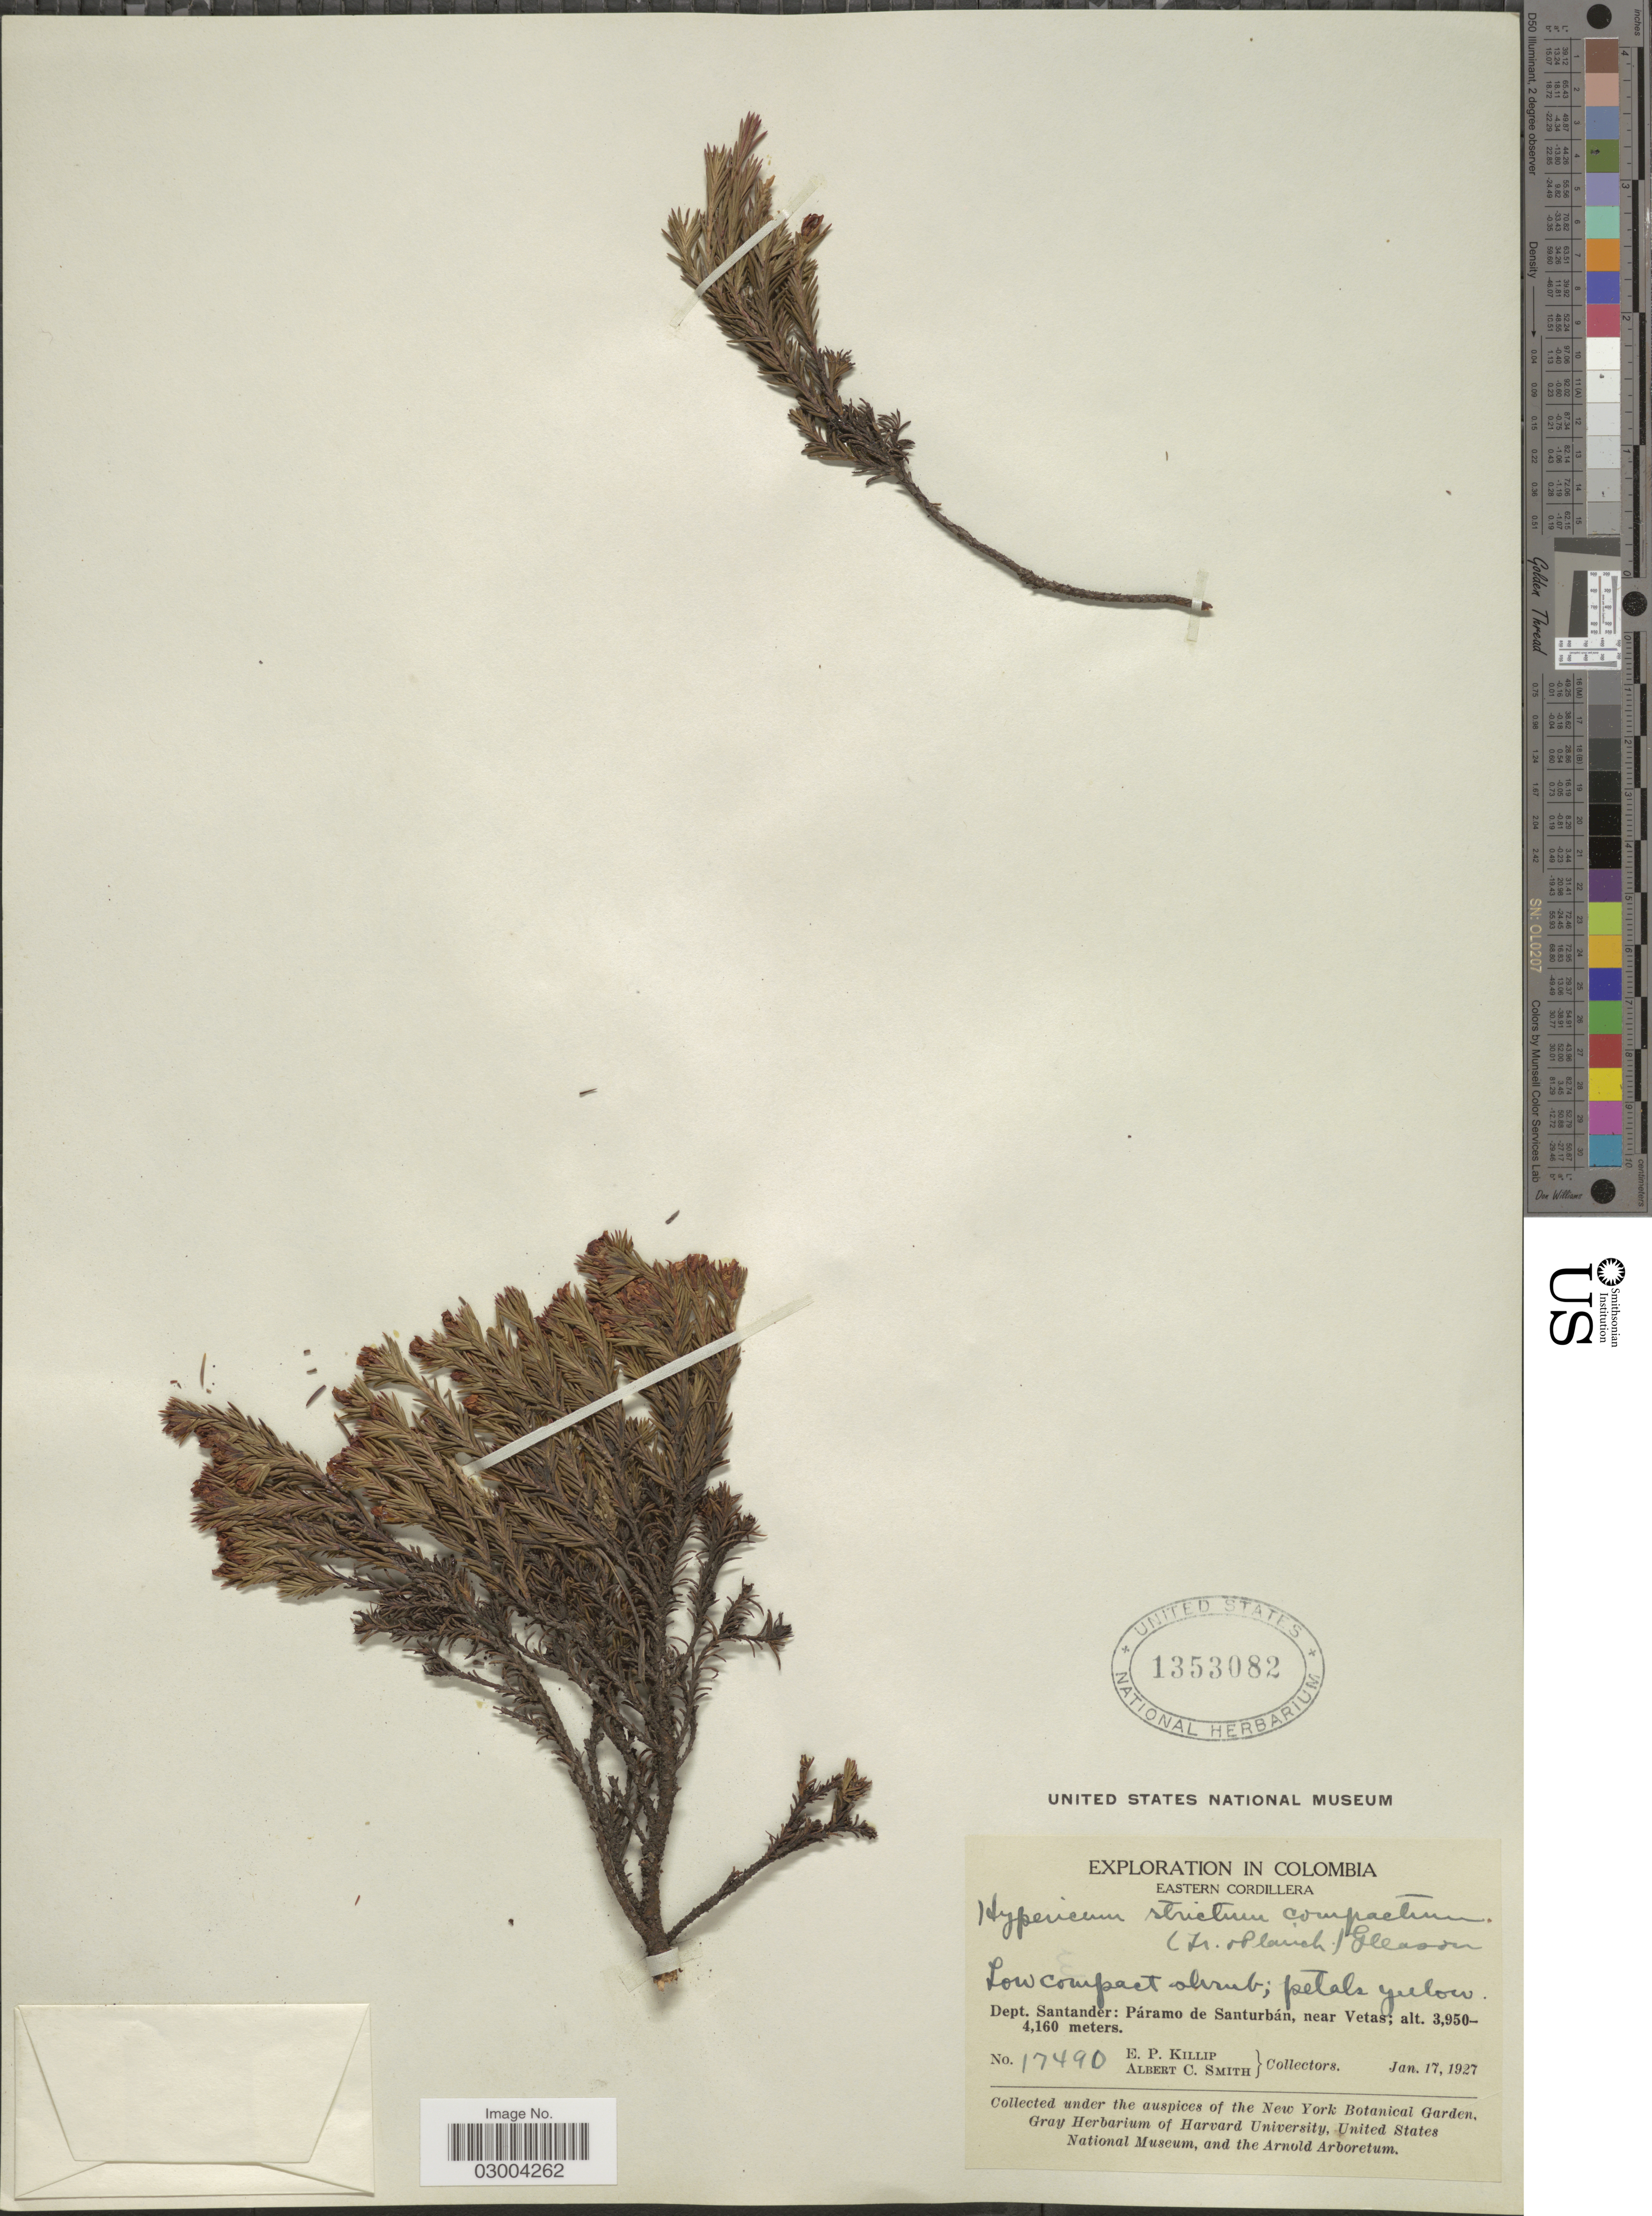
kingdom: Plantae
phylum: Tracheophyta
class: Magnoliopsida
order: Malpighiales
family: Hypericaceae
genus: Hypericum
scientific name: Hypericum marahuacanum subsp. compactum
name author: (Triana & Planch.) N. Robson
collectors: E. P. Killip & A. C. Smith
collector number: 17490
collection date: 1927-01-17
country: Colombia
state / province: Santander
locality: Eastern Cordillera. Dept. Santander: Páramo de Santurbán, near Vetas.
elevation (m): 3950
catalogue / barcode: US 1353082